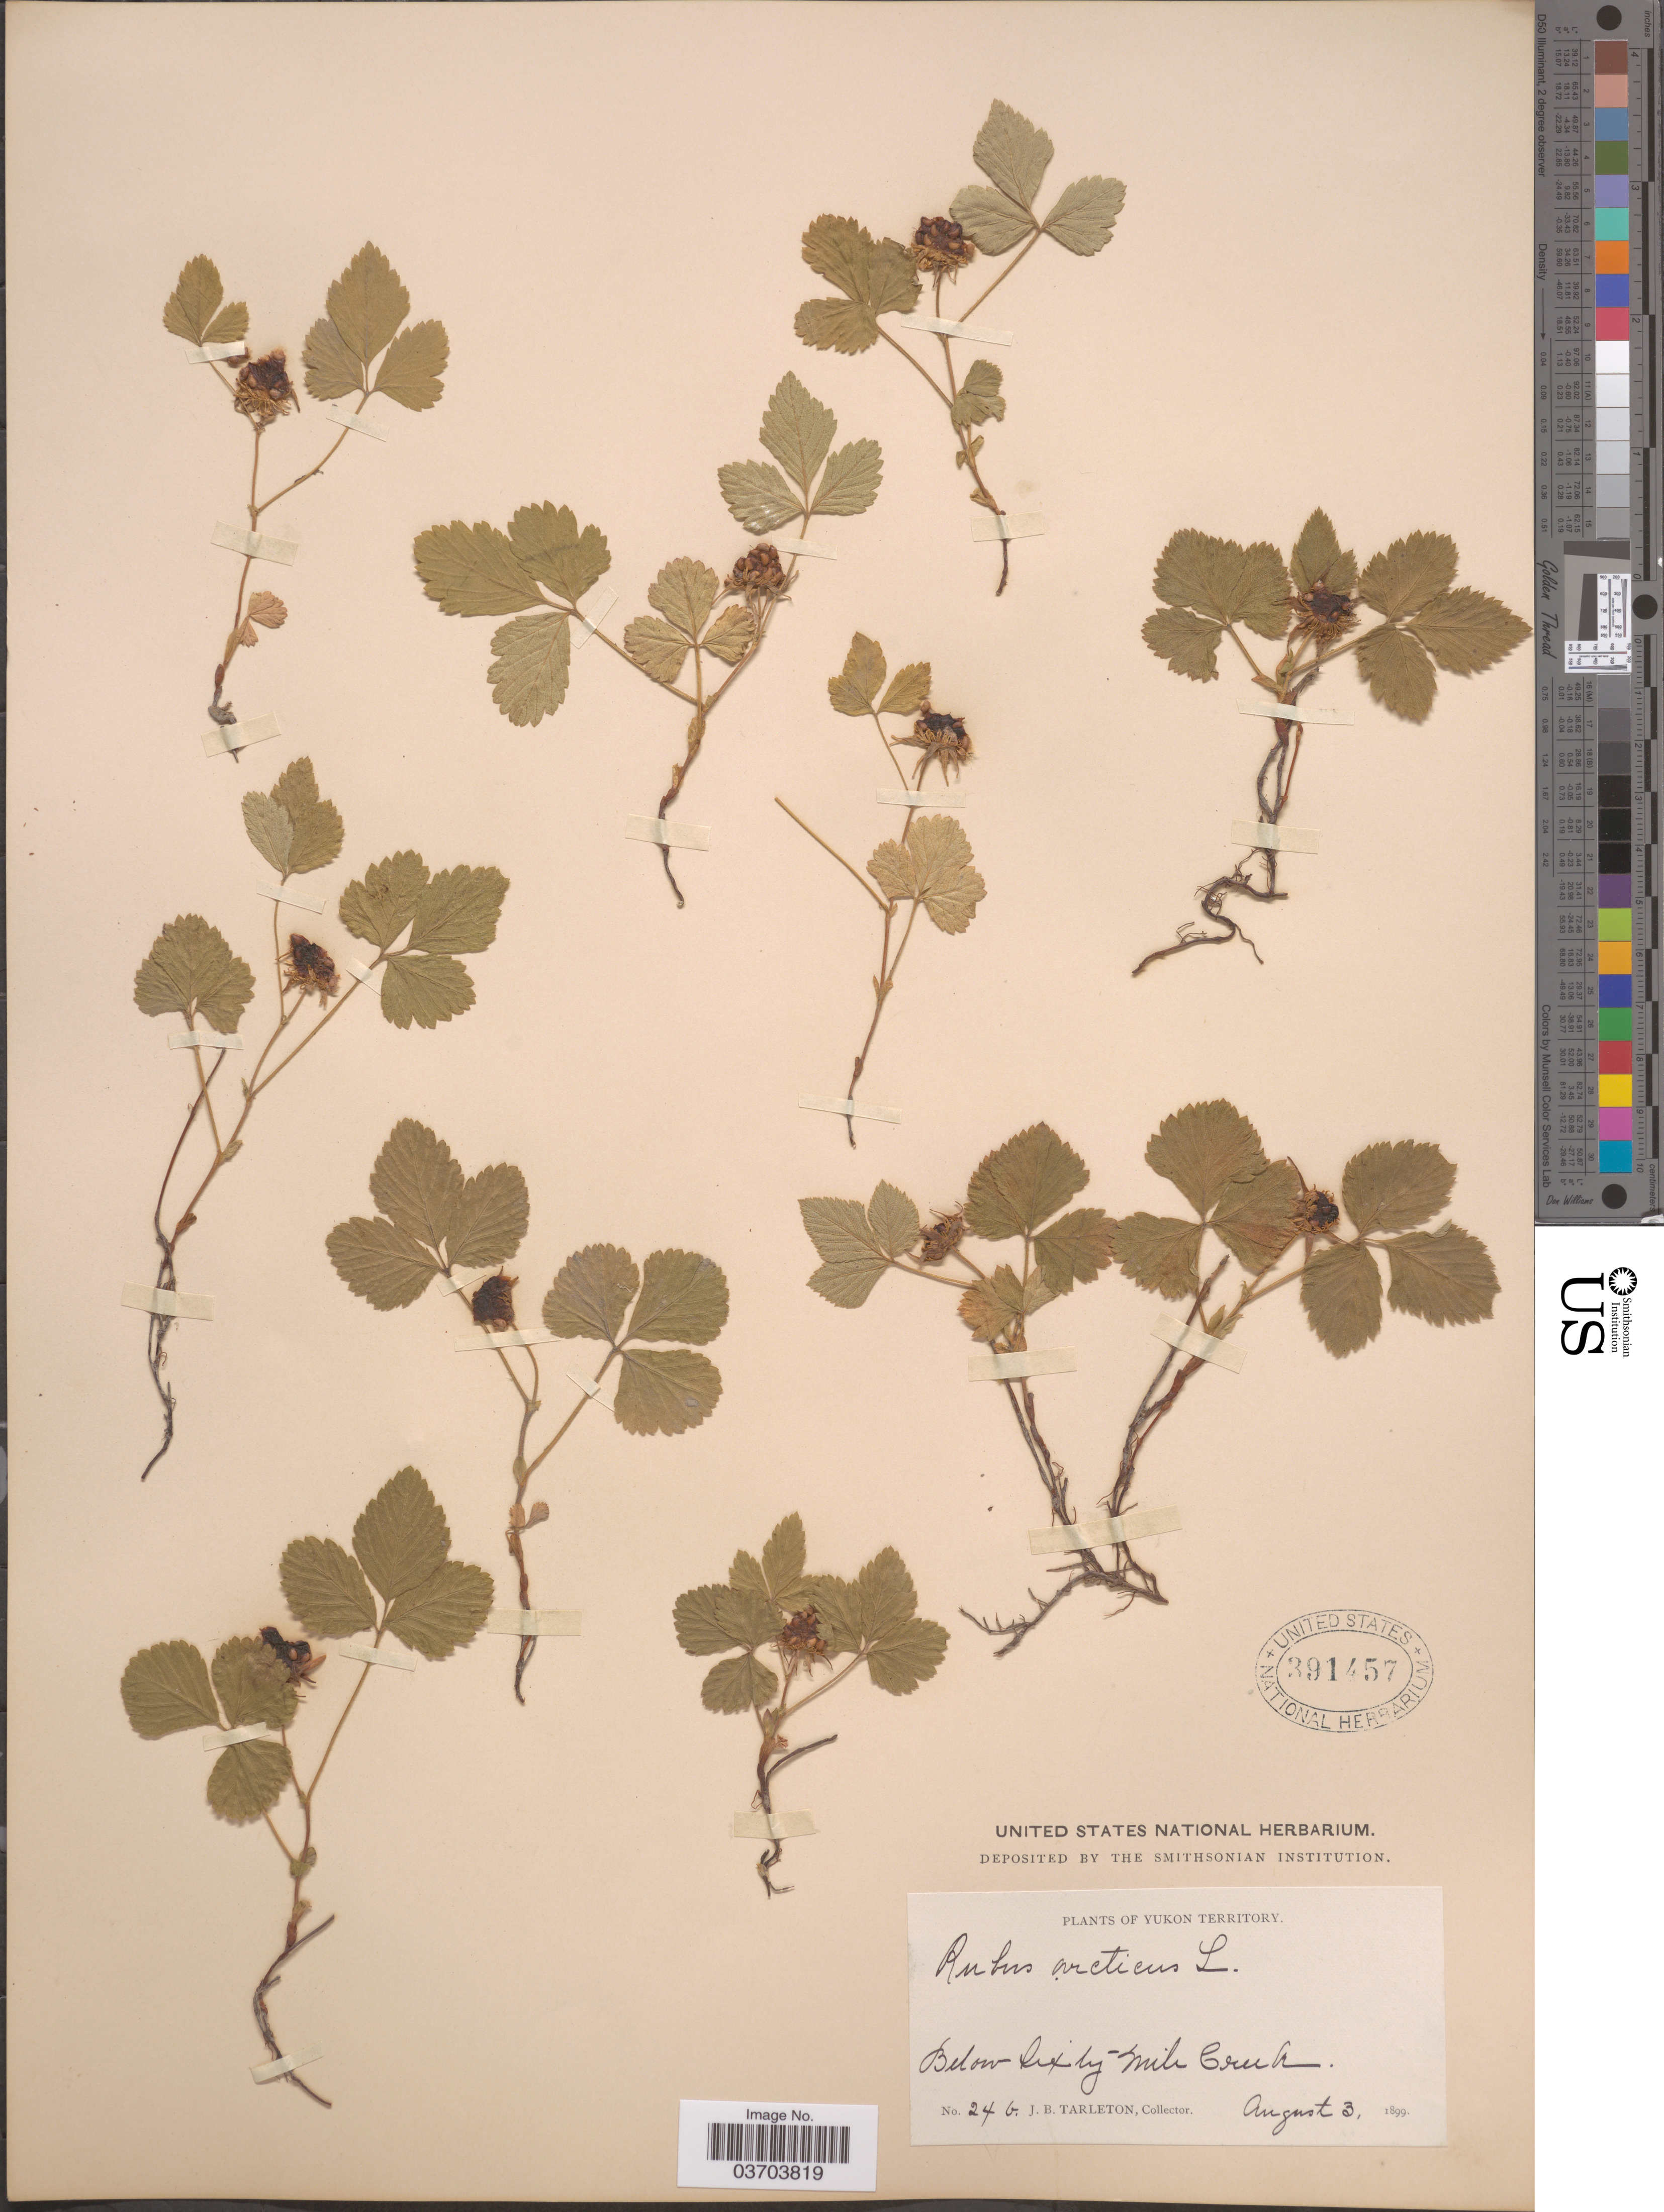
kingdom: Plantae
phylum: Tracheophyta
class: Magnoliopsida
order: Rosales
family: Rosaceae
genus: Rubus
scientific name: Rubus acaulis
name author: Michx.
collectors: J. Tarleton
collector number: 24b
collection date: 1899-08-03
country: Canada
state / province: Yukon Territory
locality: Below Sixty Mile Creek.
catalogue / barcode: US 391457